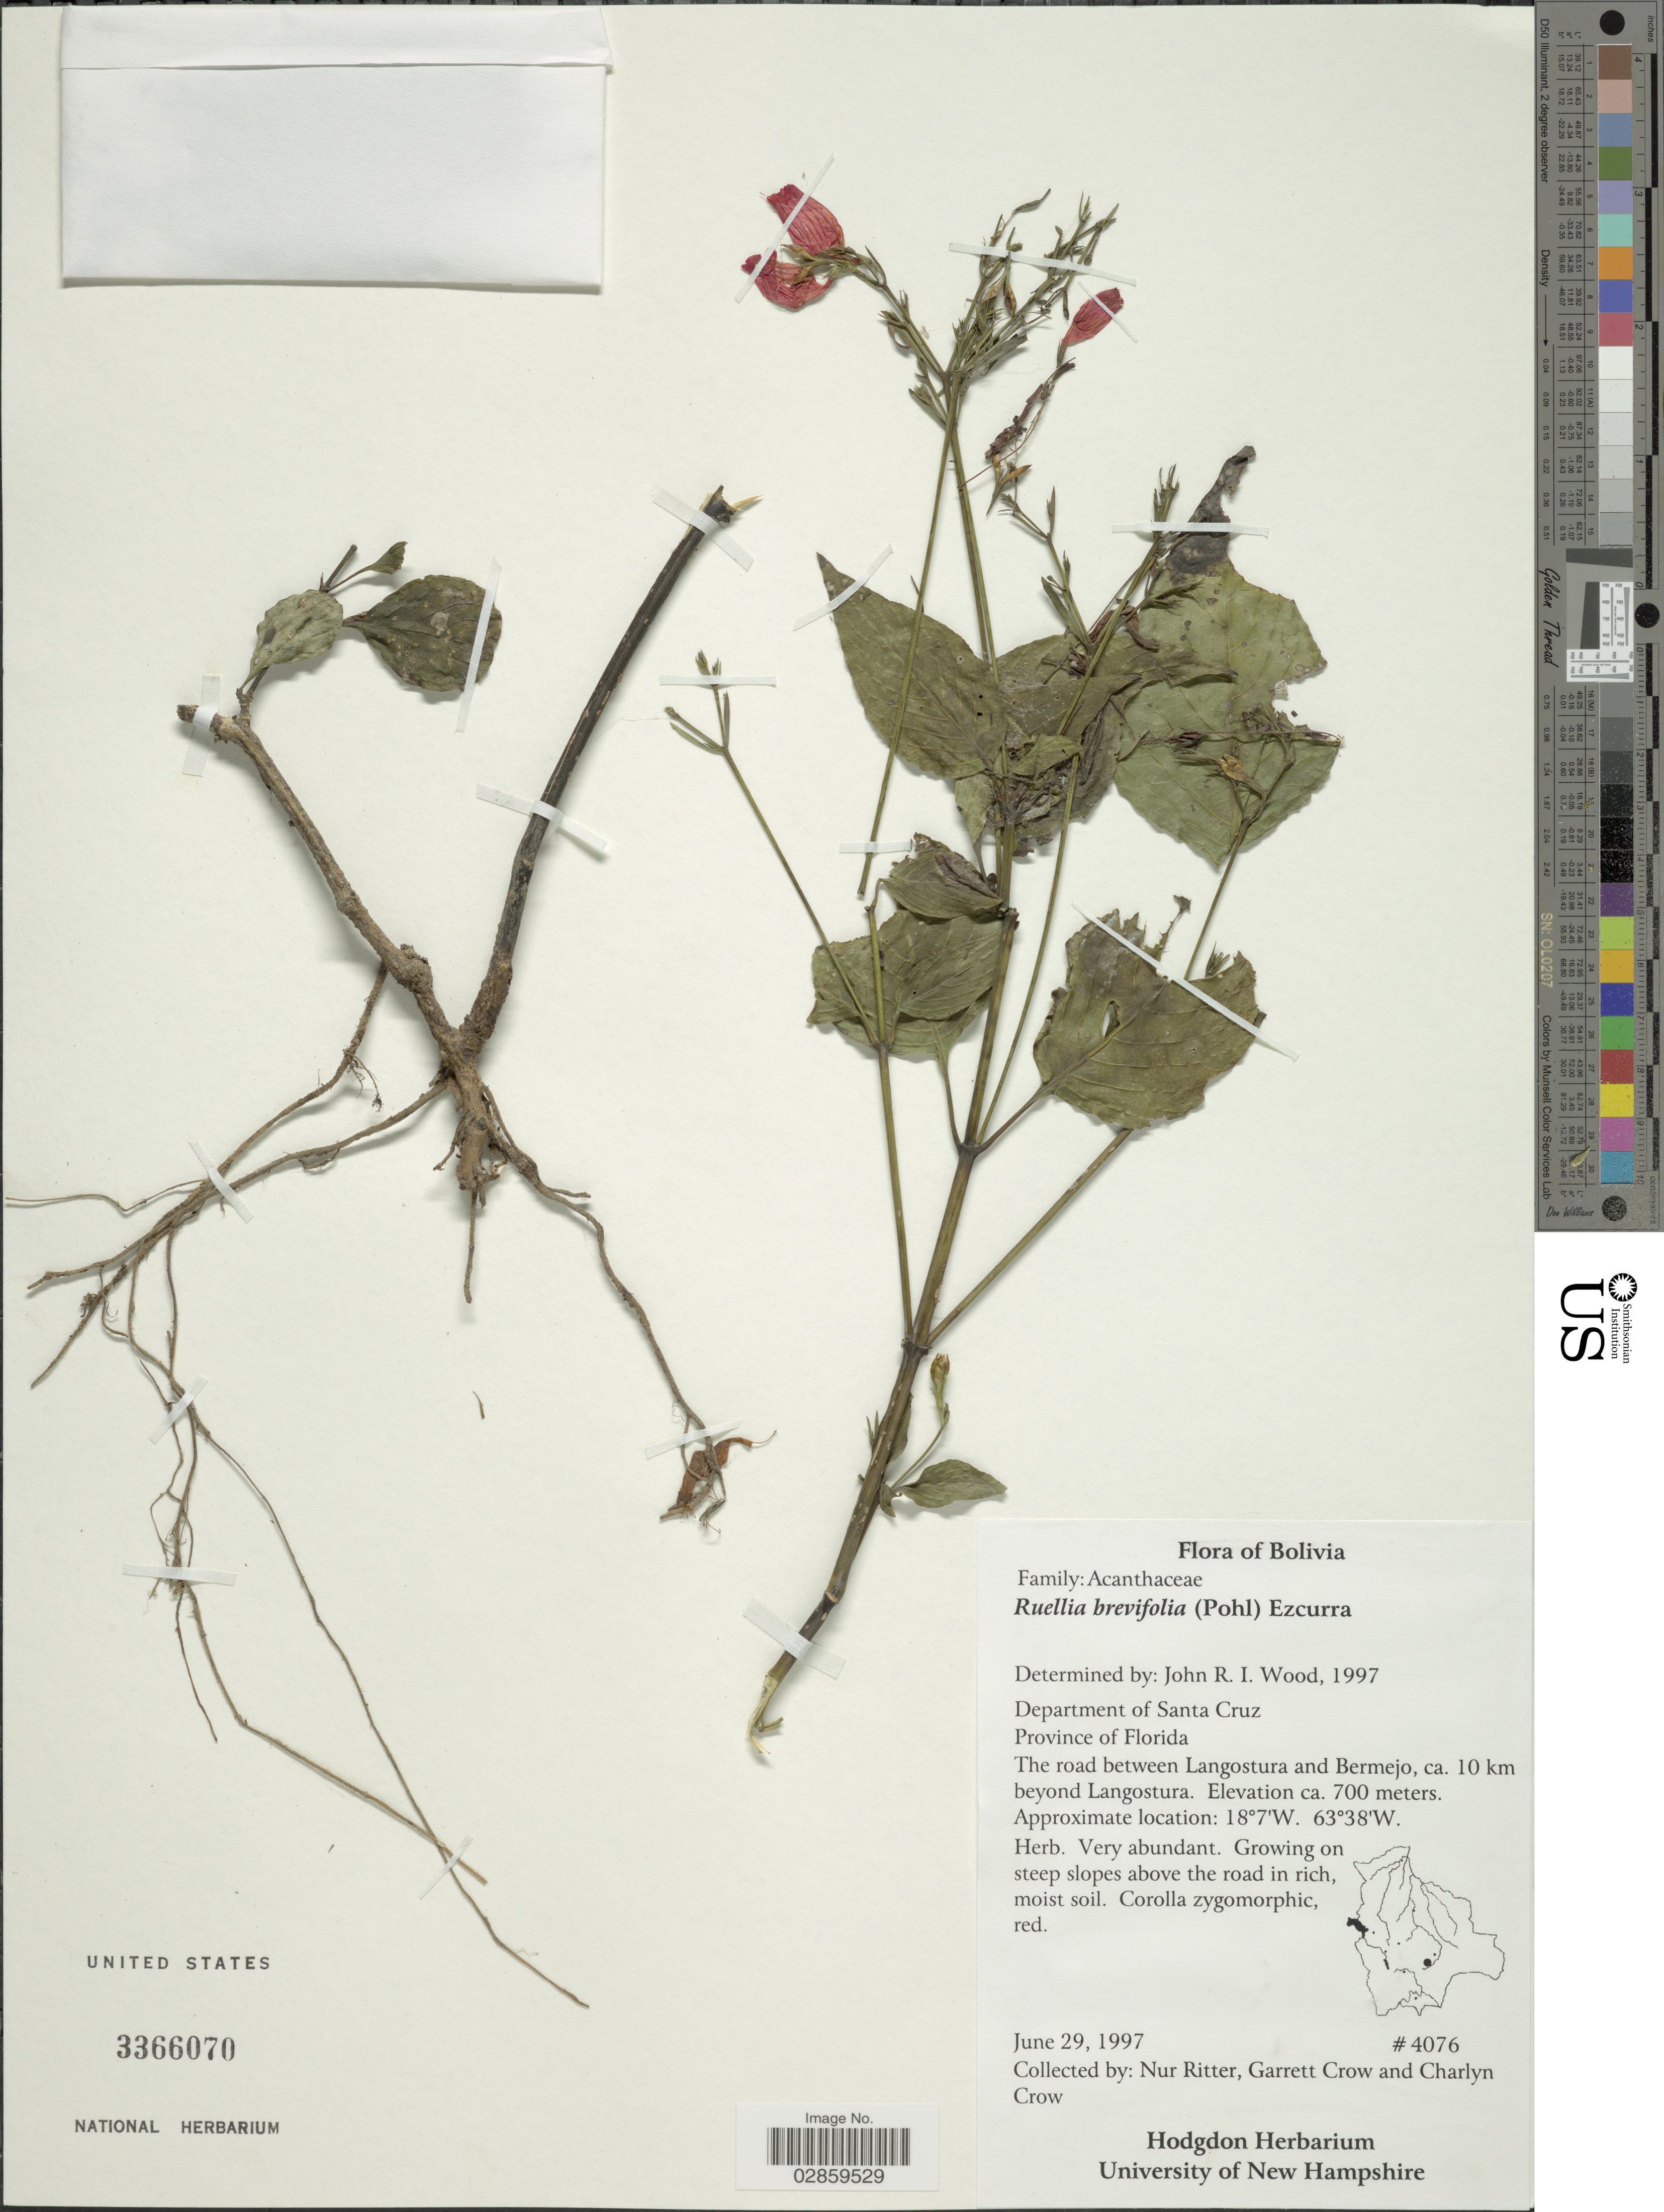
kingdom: Plantae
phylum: Tracheophyta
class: Magnoliopsida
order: Lamiales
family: Acanthaceae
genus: Ruellia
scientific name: Ruellia brevifolia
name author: (Pohl) C. Ezcurra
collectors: N. Ritter, G. E. Crow & C. Crow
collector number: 4076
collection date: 1997-06-29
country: Bolivia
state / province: Santa Cruz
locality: Department of Santa Cruz, Province Florida, The road between Langostura and Bermejo, ca. 10 km beyond Langostura.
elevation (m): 700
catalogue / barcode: US 3366070